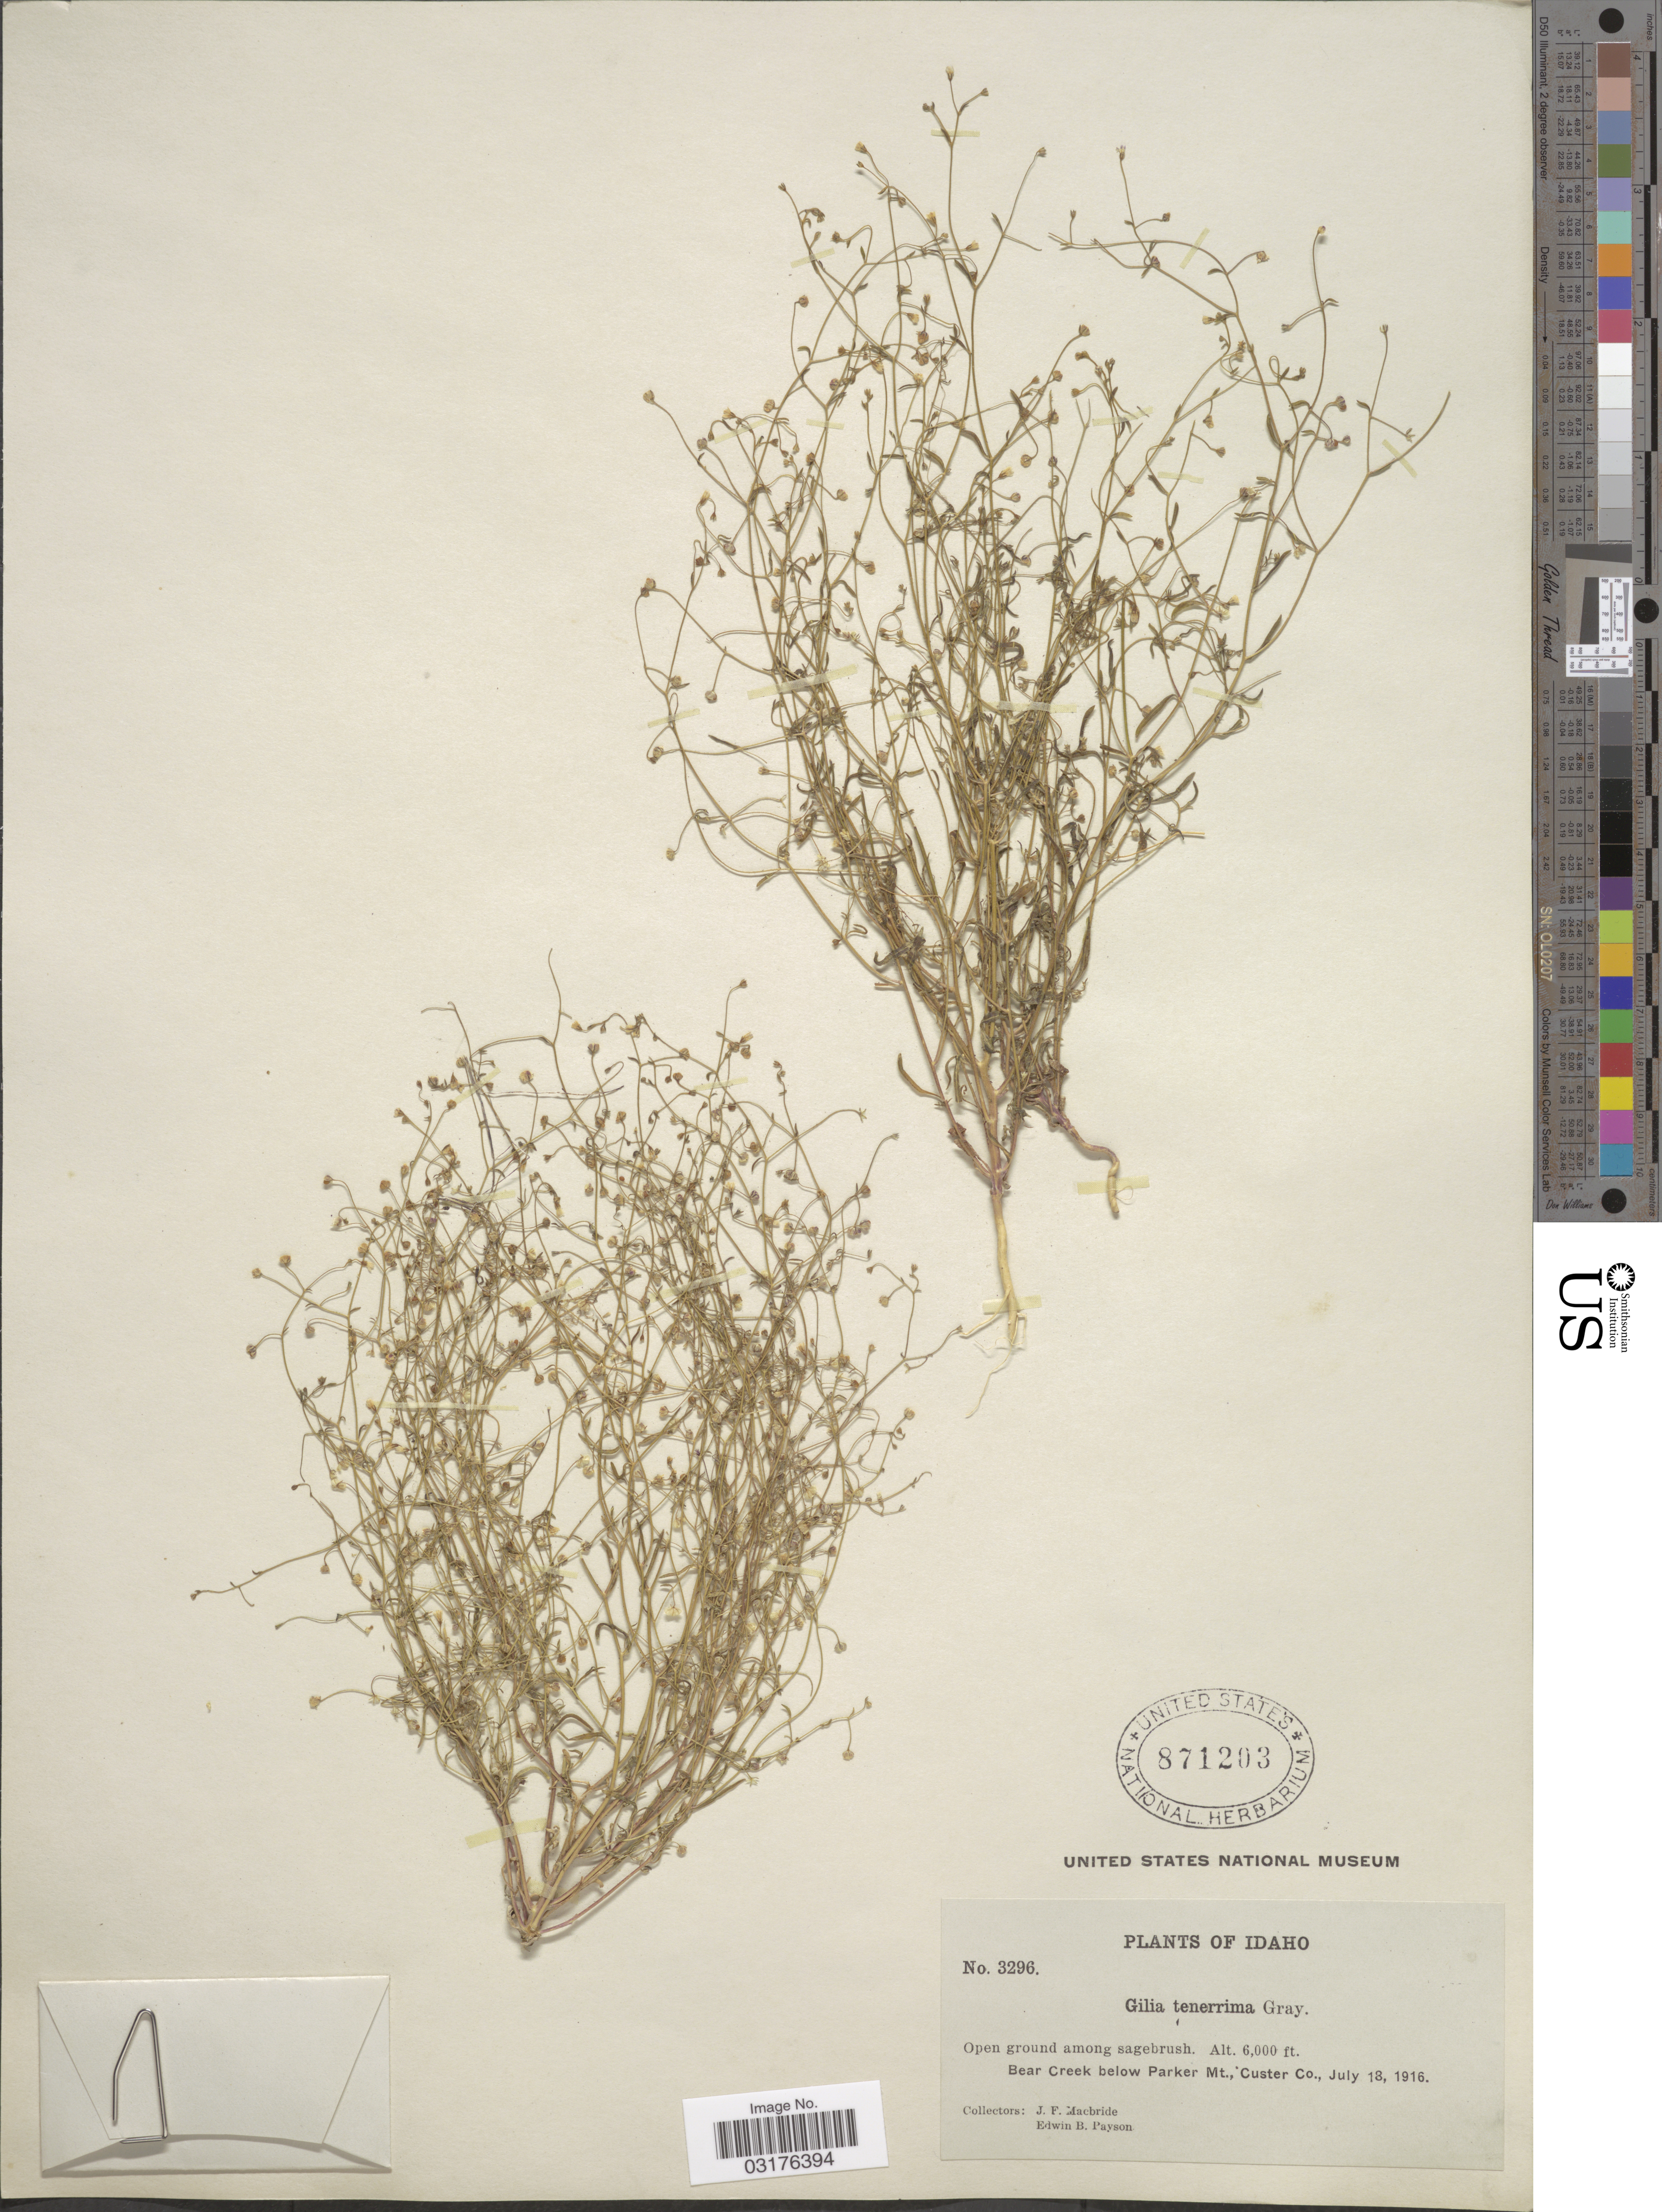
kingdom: Plantae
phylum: Tracheophyta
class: Magnoliopsida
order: Ericales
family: Polemoniaceae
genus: Lathrocasis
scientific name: Lathrocasis tenerrima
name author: (A. Gray) L.A. Johnson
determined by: Strong, Mark T., (BOT), Smithsonian Institution - National Museum of Natural History (UNITED STATES)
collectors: J. F. Macbride & E. B. Payson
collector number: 3296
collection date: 1916-07-18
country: United States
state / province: Idaho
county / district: Custer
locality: Bear Creek below Parker Mt., Custer Co.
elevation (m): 1829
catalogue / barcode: US 871203